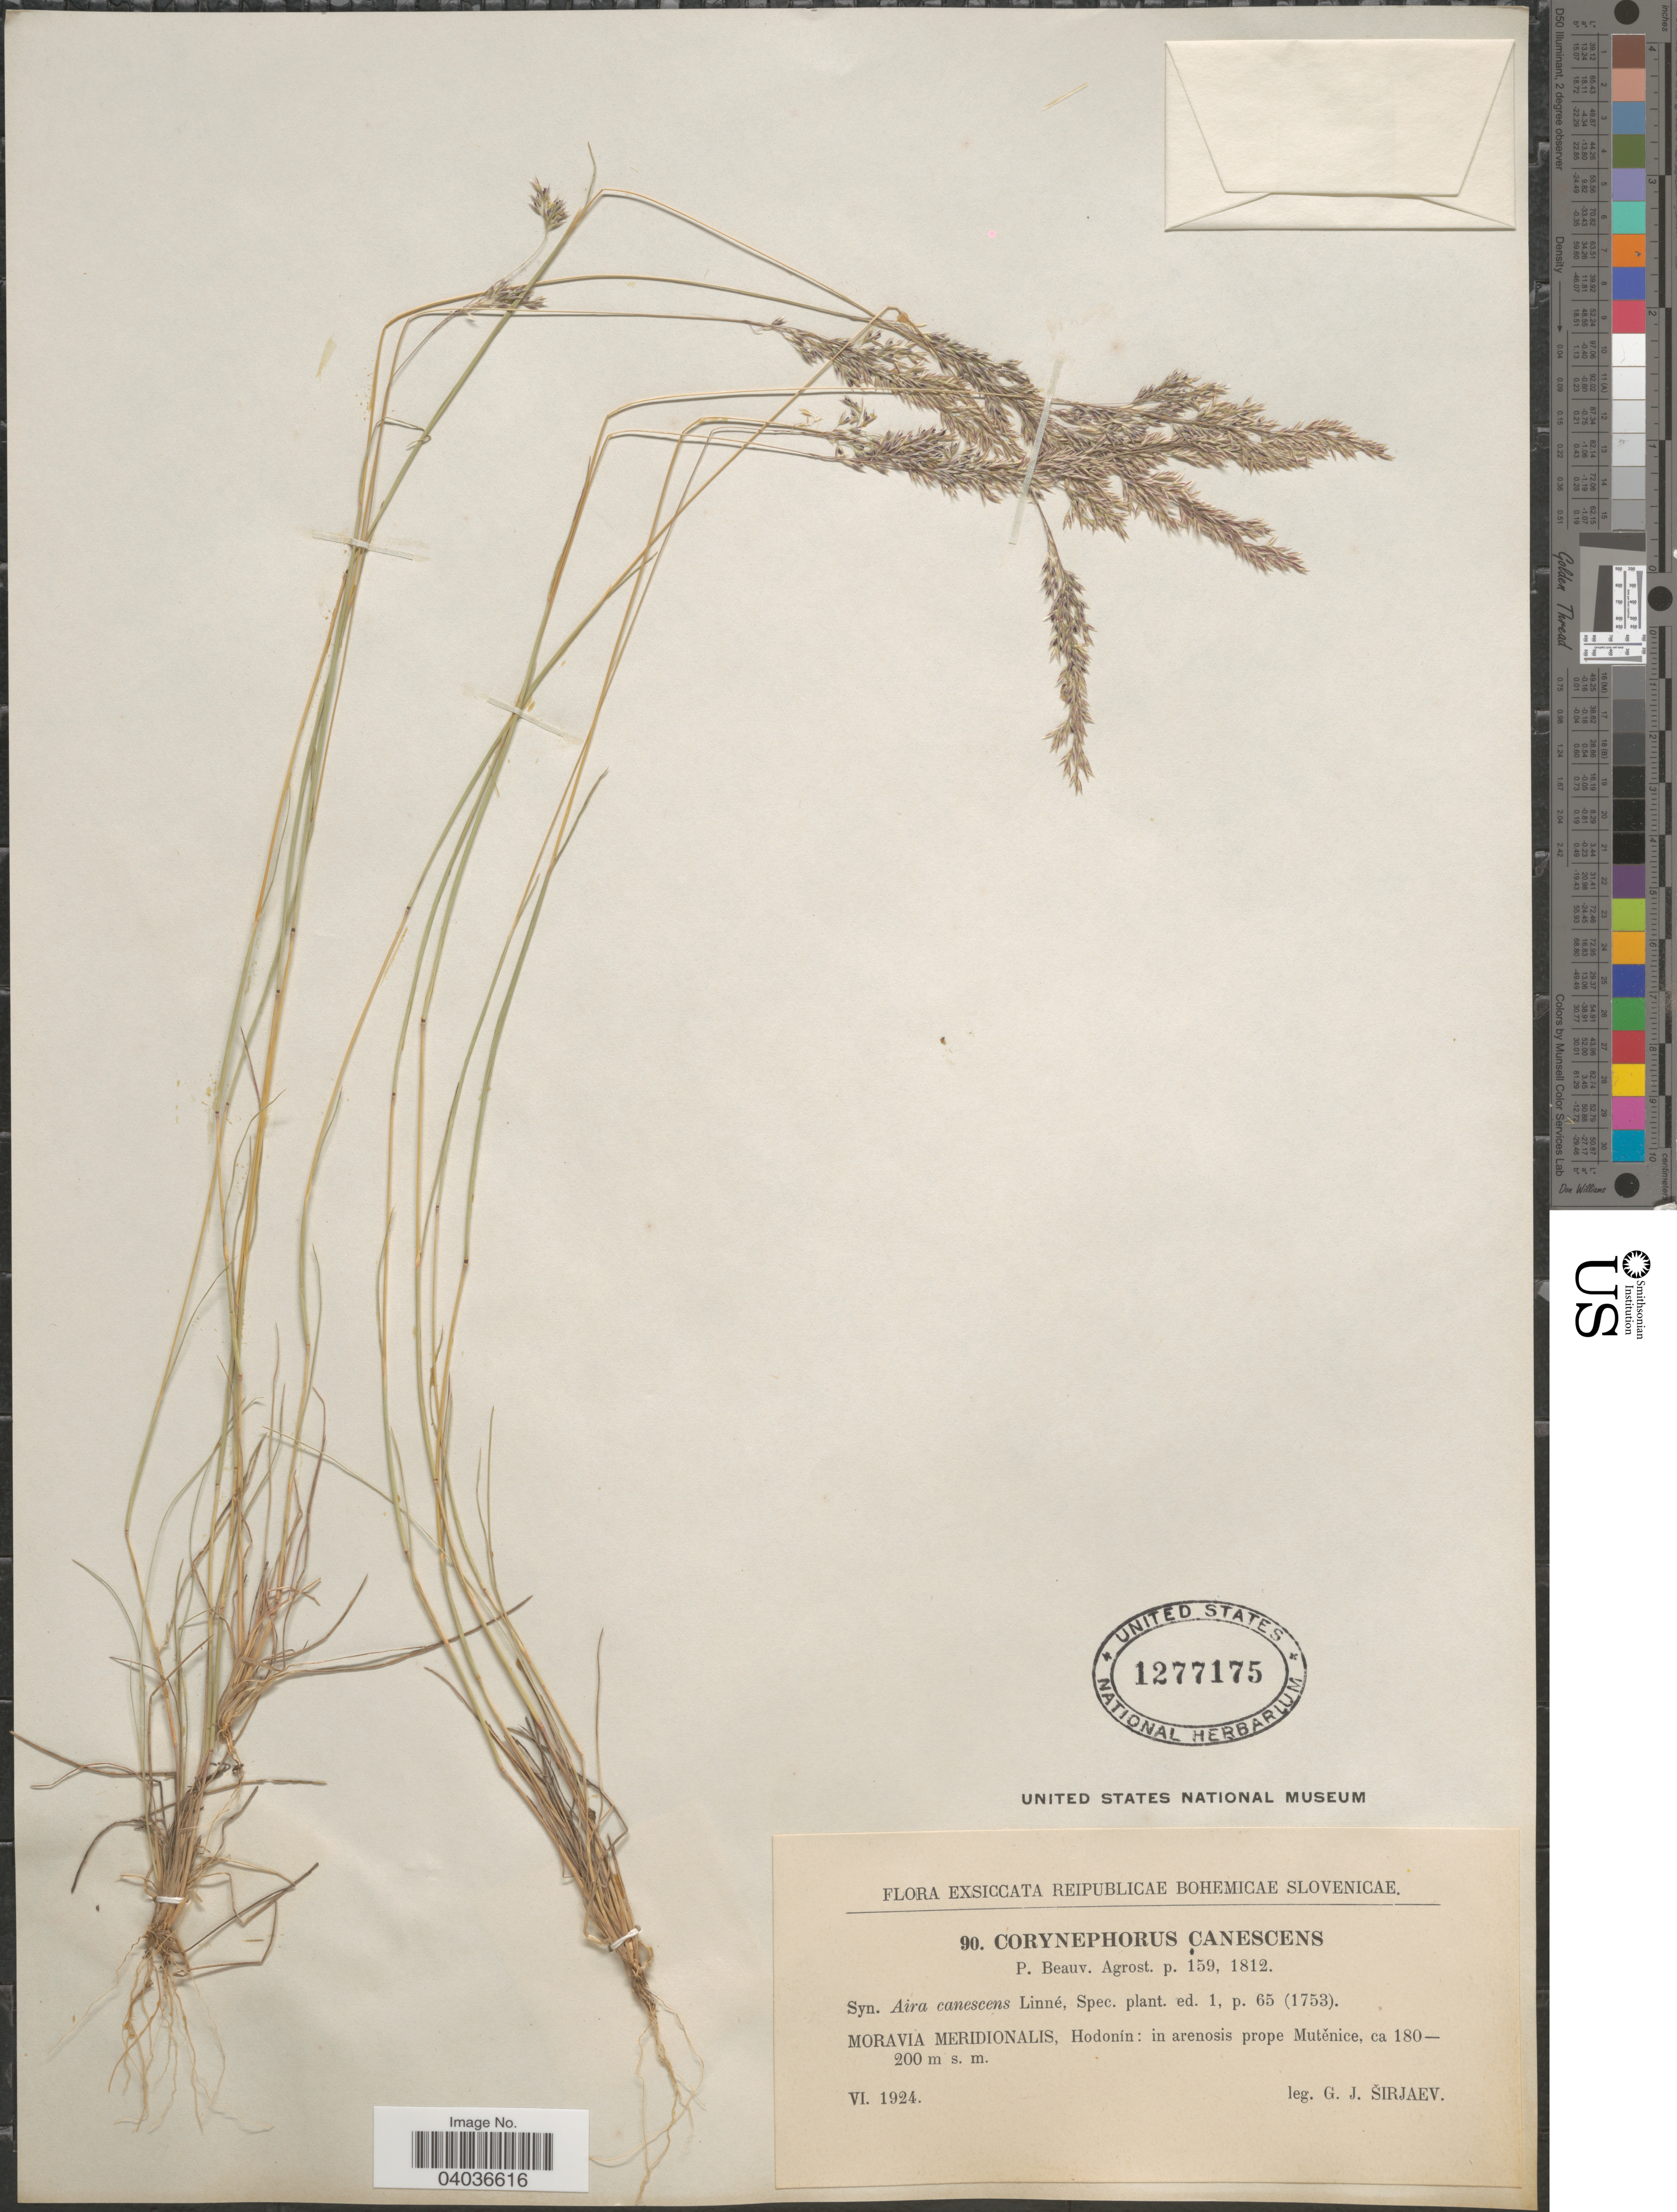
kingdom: Plantae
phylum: Tracheophyta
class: Liliopsida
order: Poales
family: Poaceae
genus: Corynephorus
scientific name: Corynephorus canescens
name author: (L, MEL) P. Beauv.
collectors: G. Sirjaev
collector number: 90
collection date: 1924-06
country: Czechia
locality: Reipublicae Bohemicae Slovenicae. Moravia Meridionalis, Hodonin: in arenosis prope Mutěnice.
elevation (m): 180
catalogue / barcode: US 1277175